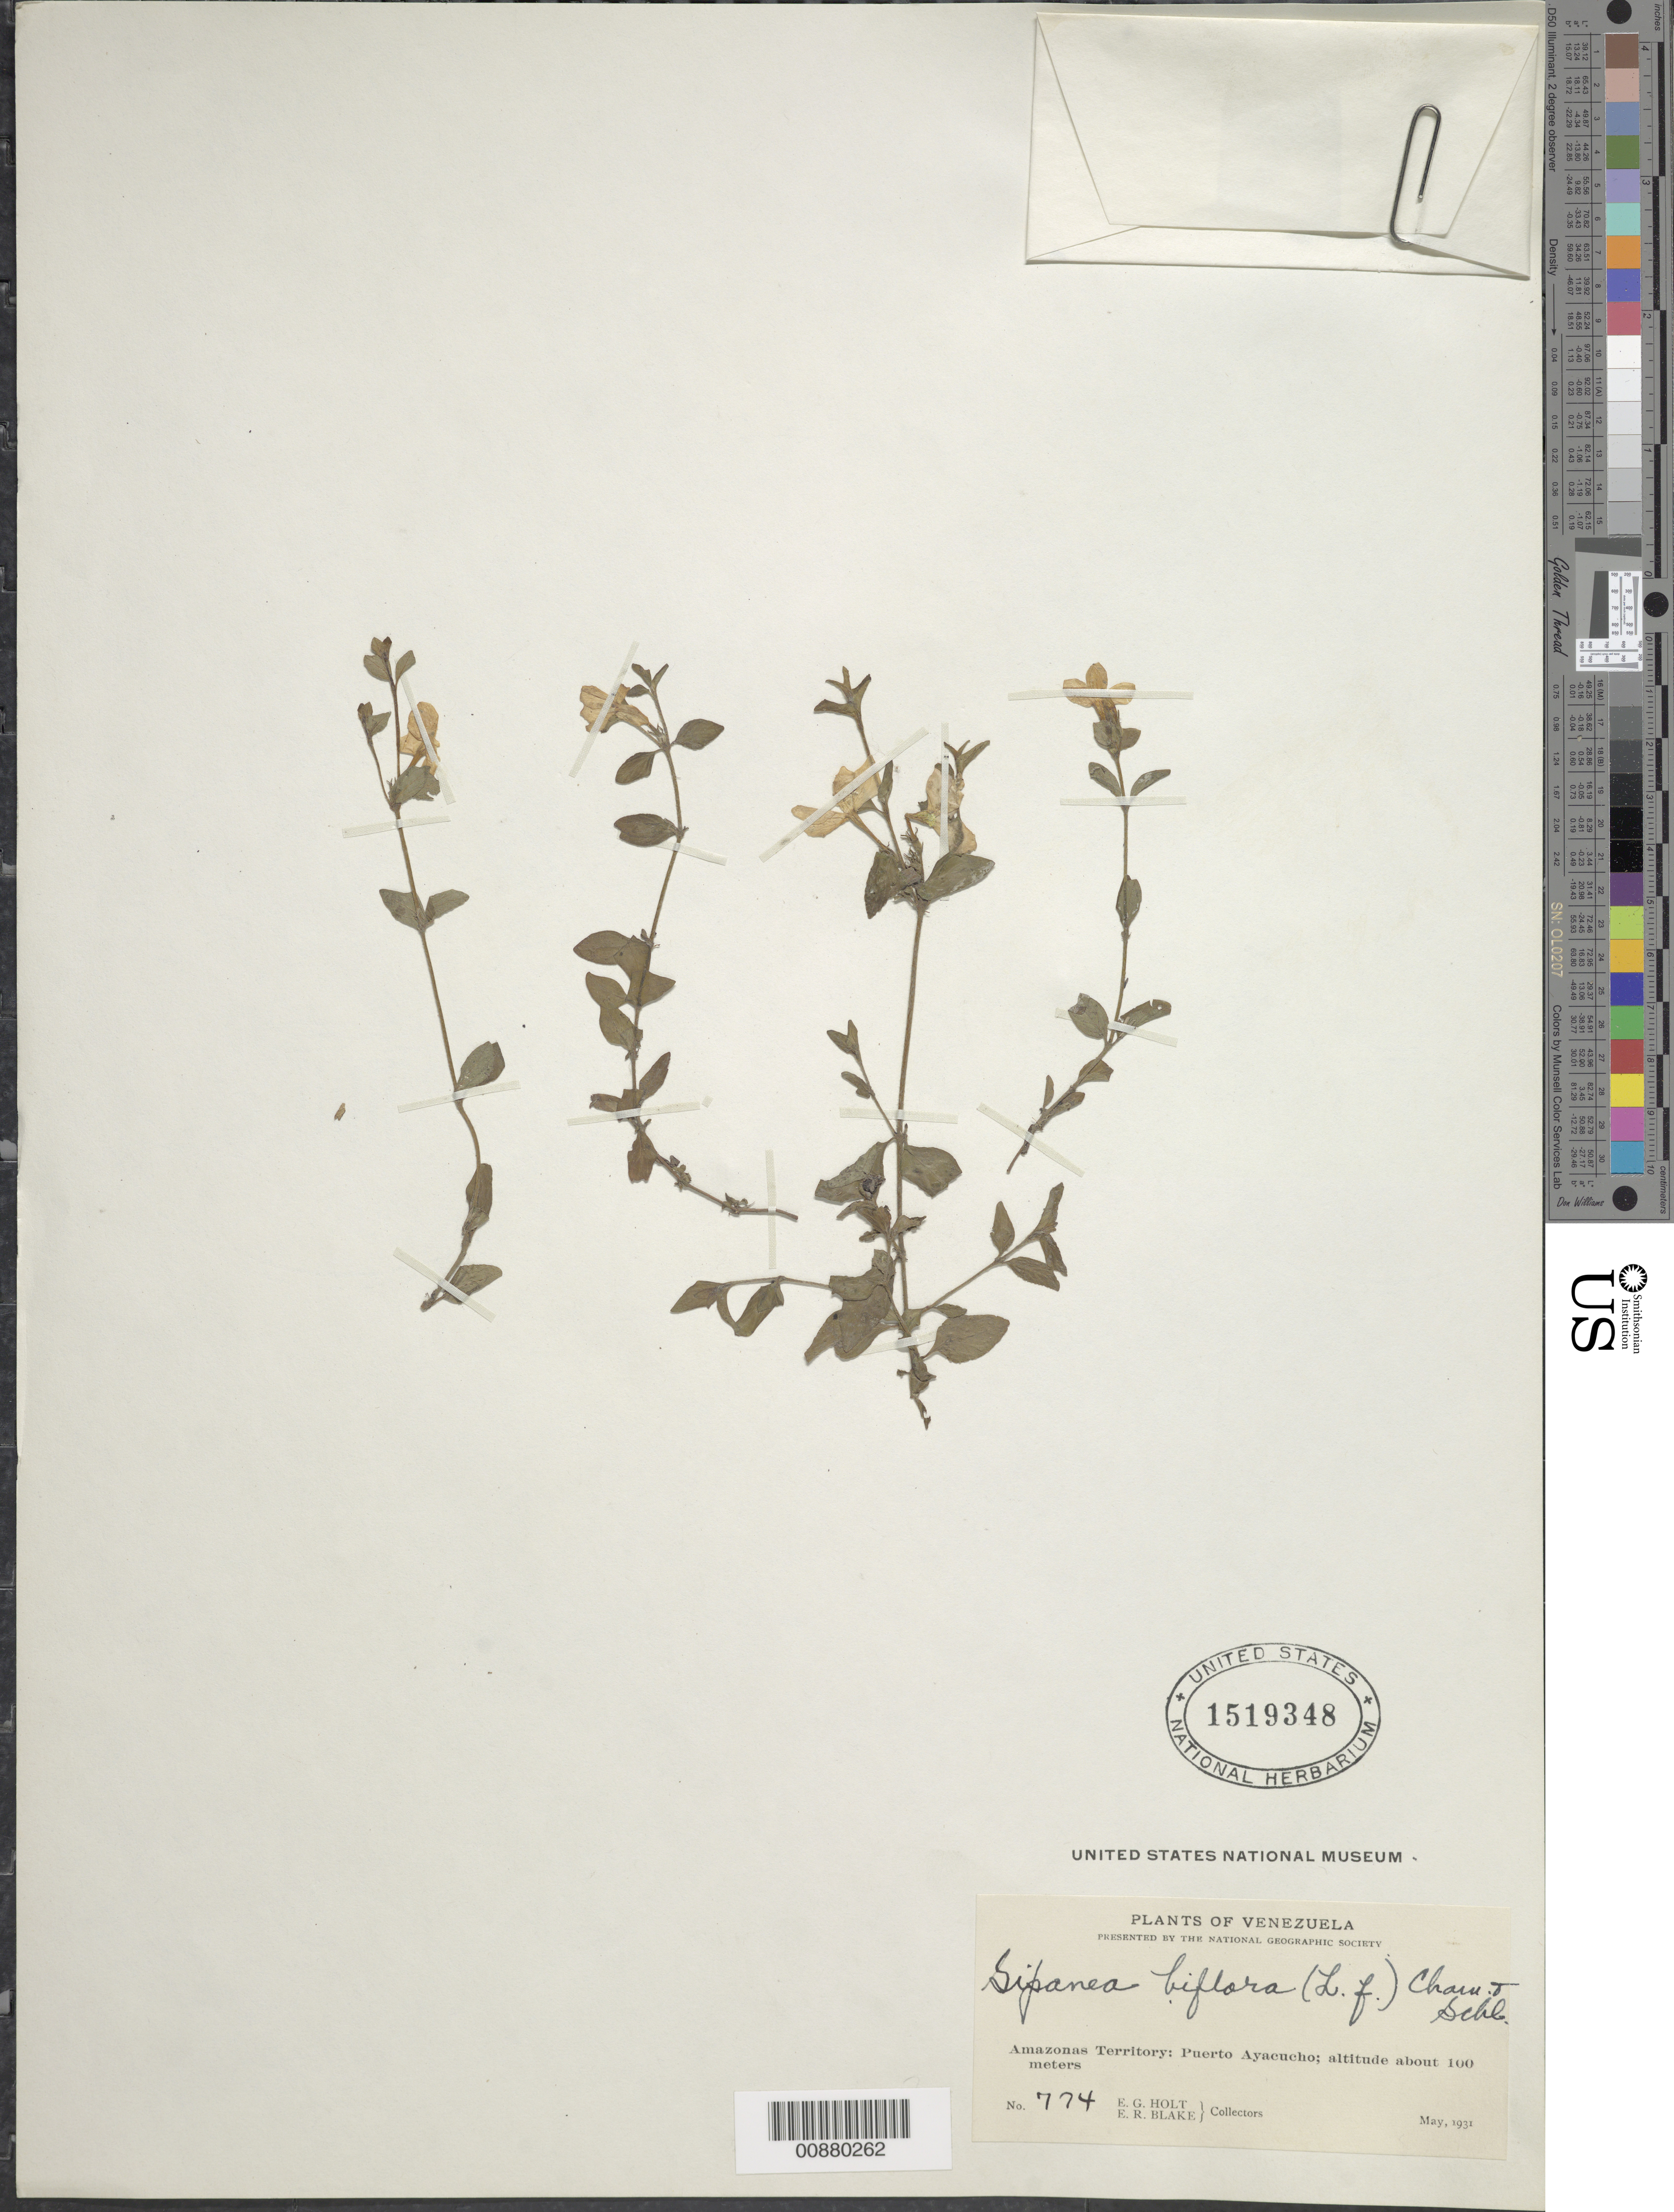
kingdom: Plantae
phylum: Tracheophyta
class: Magnoliopsida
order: Gentianales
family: Rubiaceae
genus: Sipanea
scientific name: Sipanea biflora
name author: (L. f.) Cham. & Schltdl.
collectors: E. Holt & E. R. Blake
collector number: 774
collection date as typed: May-31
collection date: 1931-05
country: Venezuela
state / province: Amazonas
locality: Puerto Ayacucho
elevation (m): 100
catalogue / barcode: US 1519348